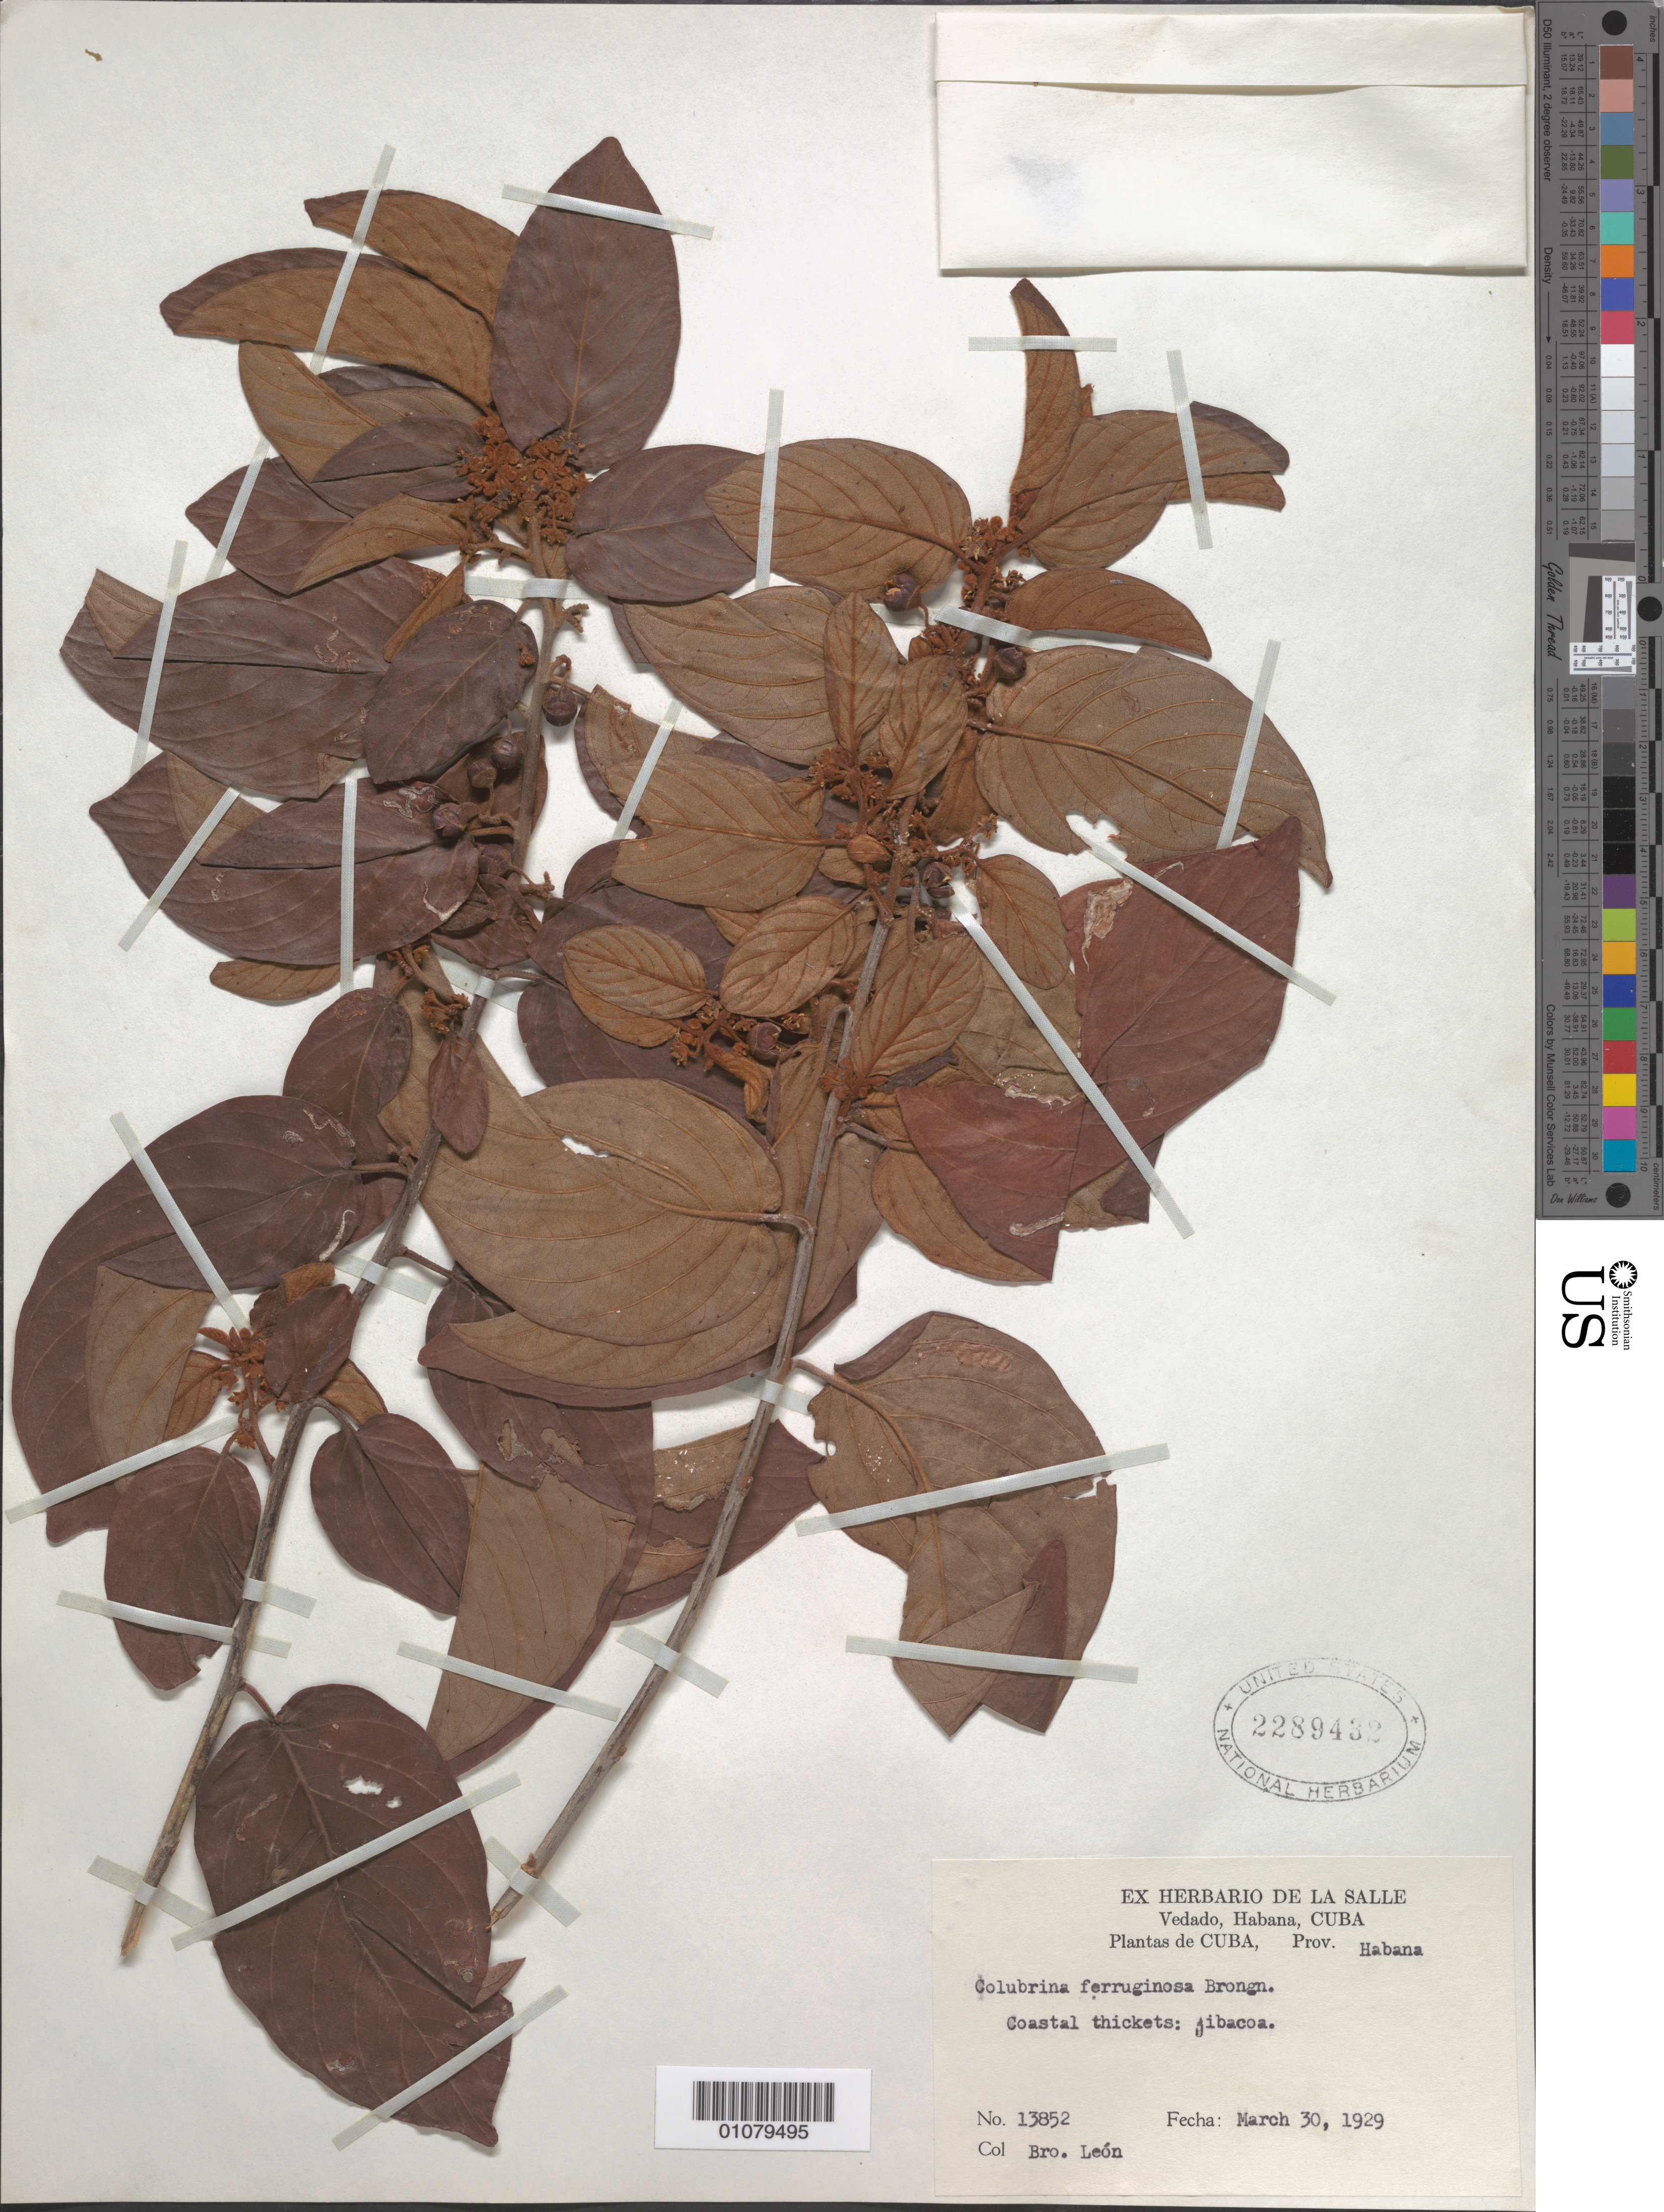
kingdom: Plantae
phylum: Tracheophyta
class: Magnoliopsida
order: Rosales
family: Rhamnaceae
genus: Colubrina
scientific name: Colubrina arborescens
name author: (Mill.) Sarg.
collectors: Bro. León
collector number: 13852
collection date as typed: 30 Mar 1929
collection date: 1929-03-30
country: Cuba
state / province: Mayabeque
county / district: Municipio Santa Cruz del Norte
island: Cuba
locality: Jibacoa [la Habana]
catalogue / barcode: US 2289432